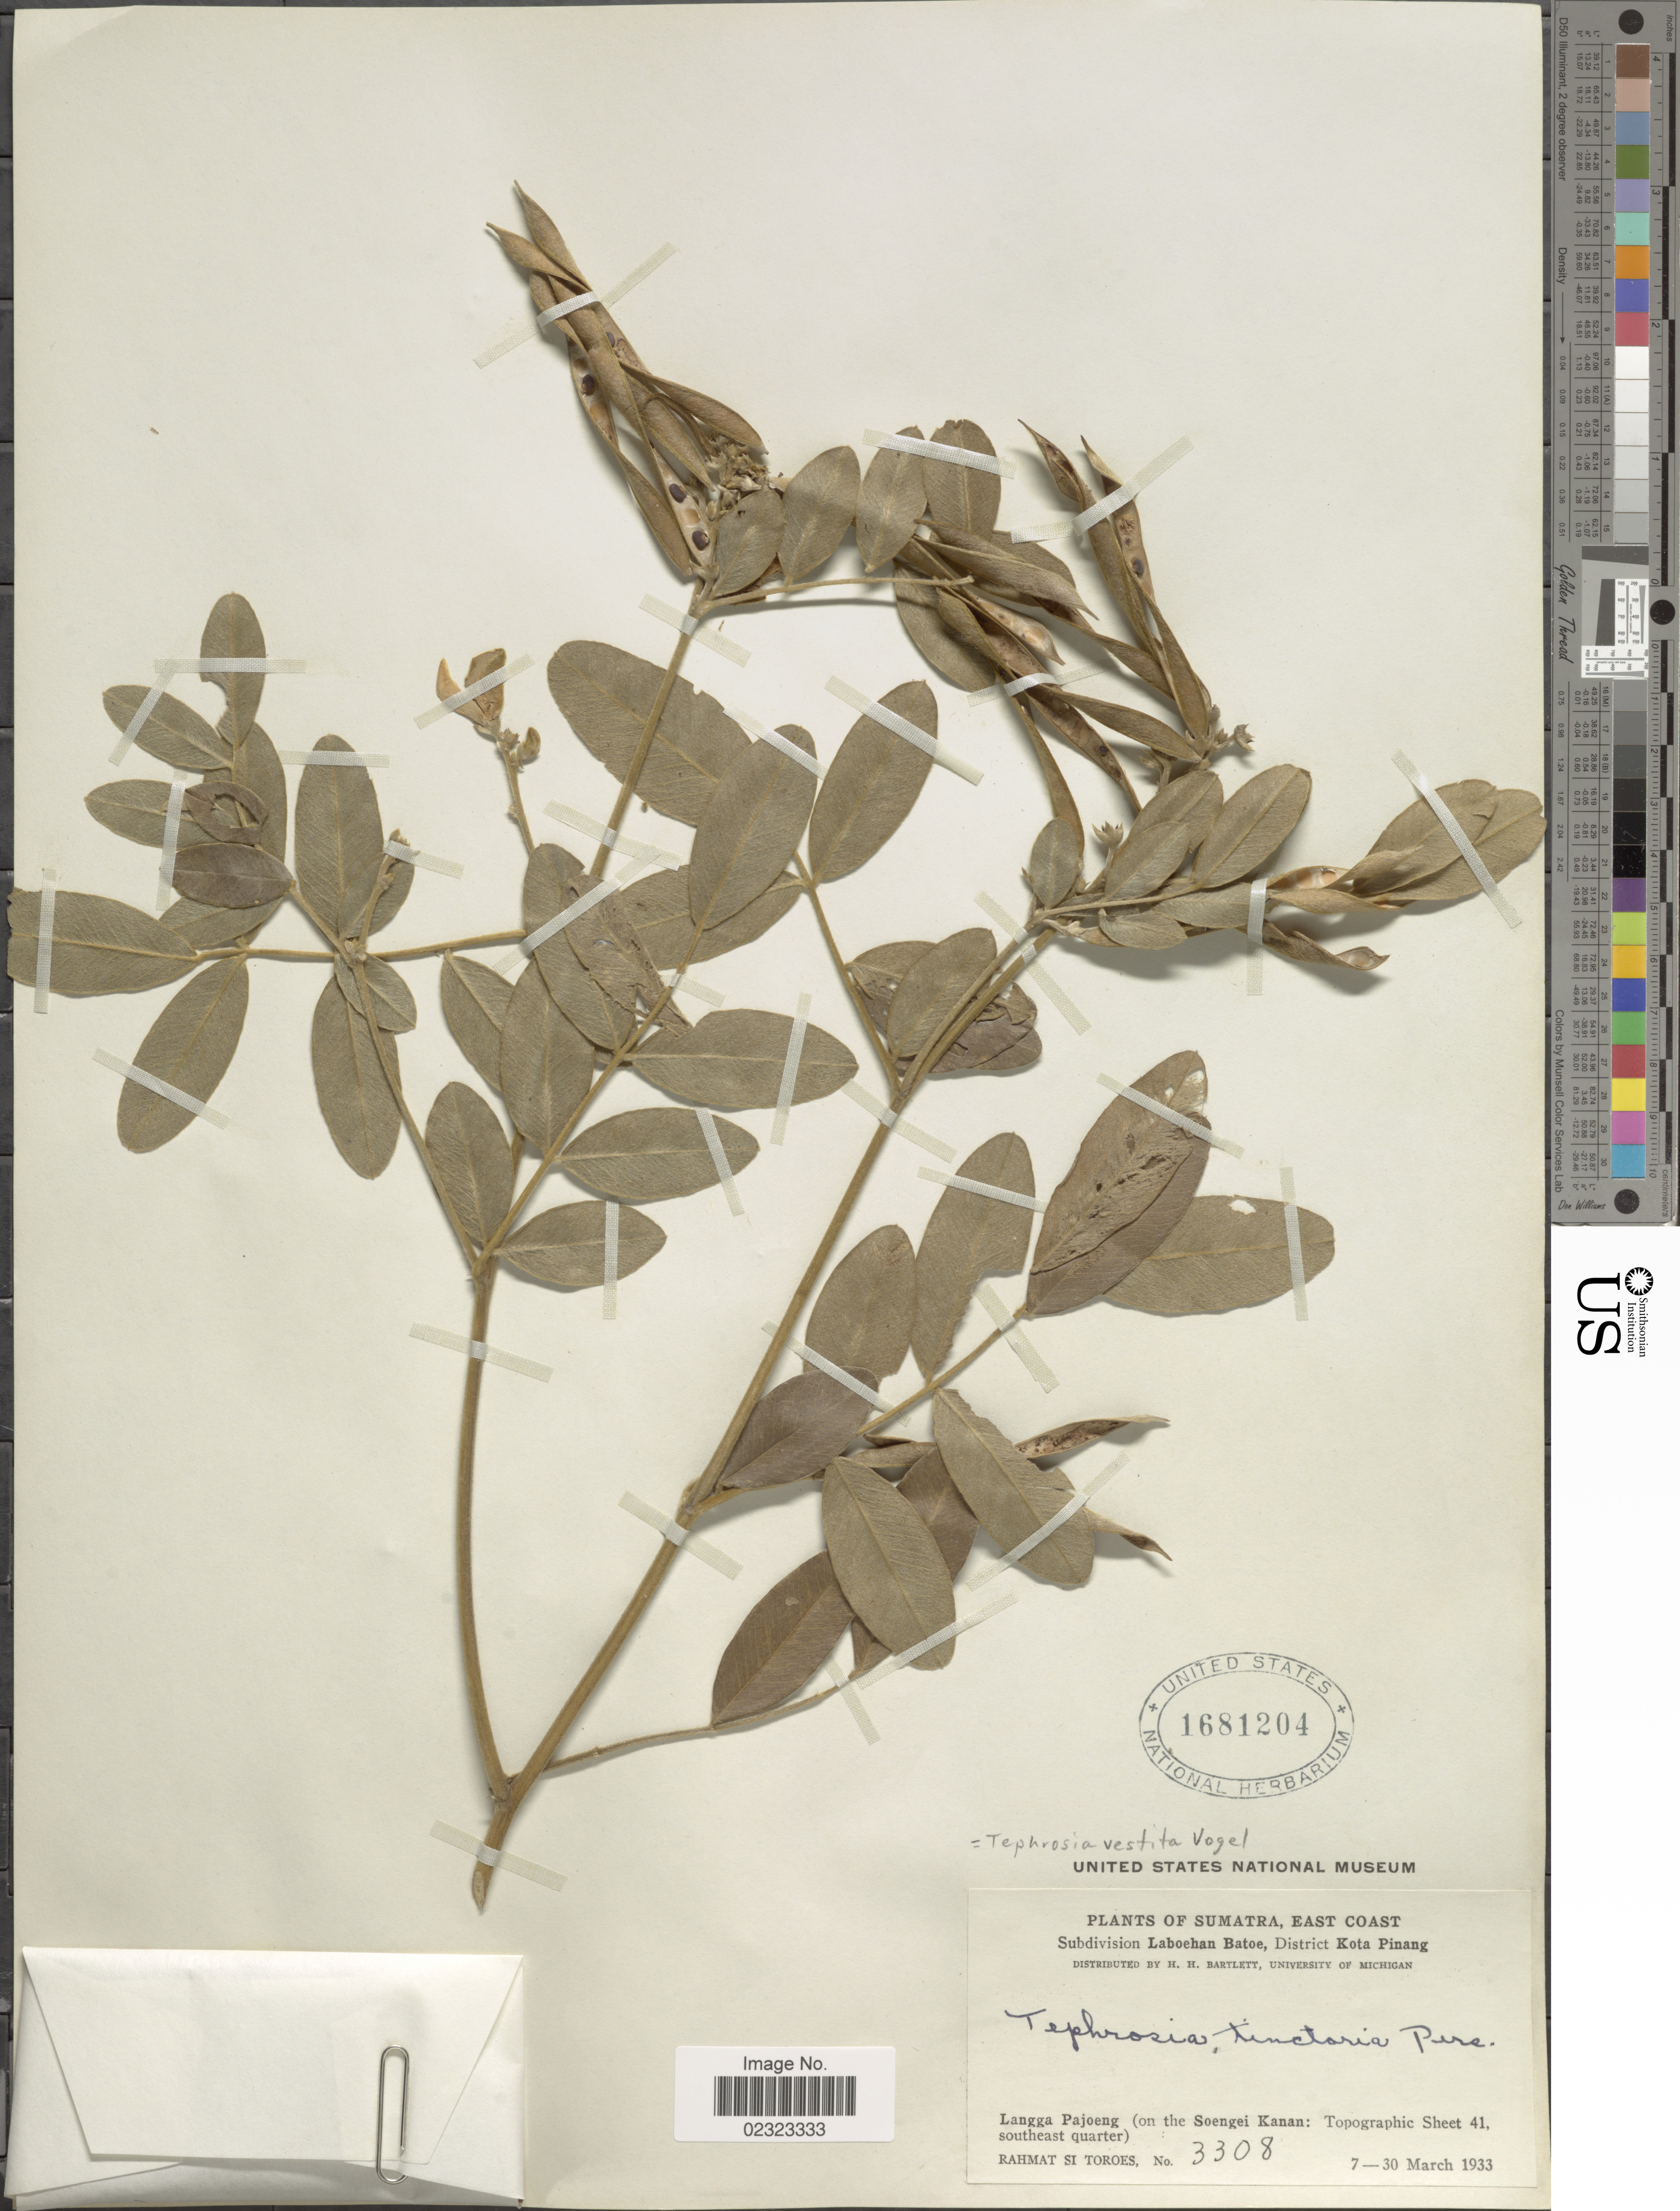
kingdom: Plantae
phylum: Tracheophyta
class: Magnoliopsida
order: Fabales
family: Fabaceae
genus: Tephrosia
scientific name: Tephrosia vestita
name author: Vogel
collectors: Rahmat Si Boeea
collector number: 3308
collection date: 1933-03-07/1933-03-30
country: Indonesia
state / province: Sumatra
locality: East Coast, Subdivision of Laboehan Batoe, District Kota Pinang, Langga Pajoeng (on the Soengei Kanan: Topographic Sheet 41, southeast quarter).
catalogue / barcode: US 1681204